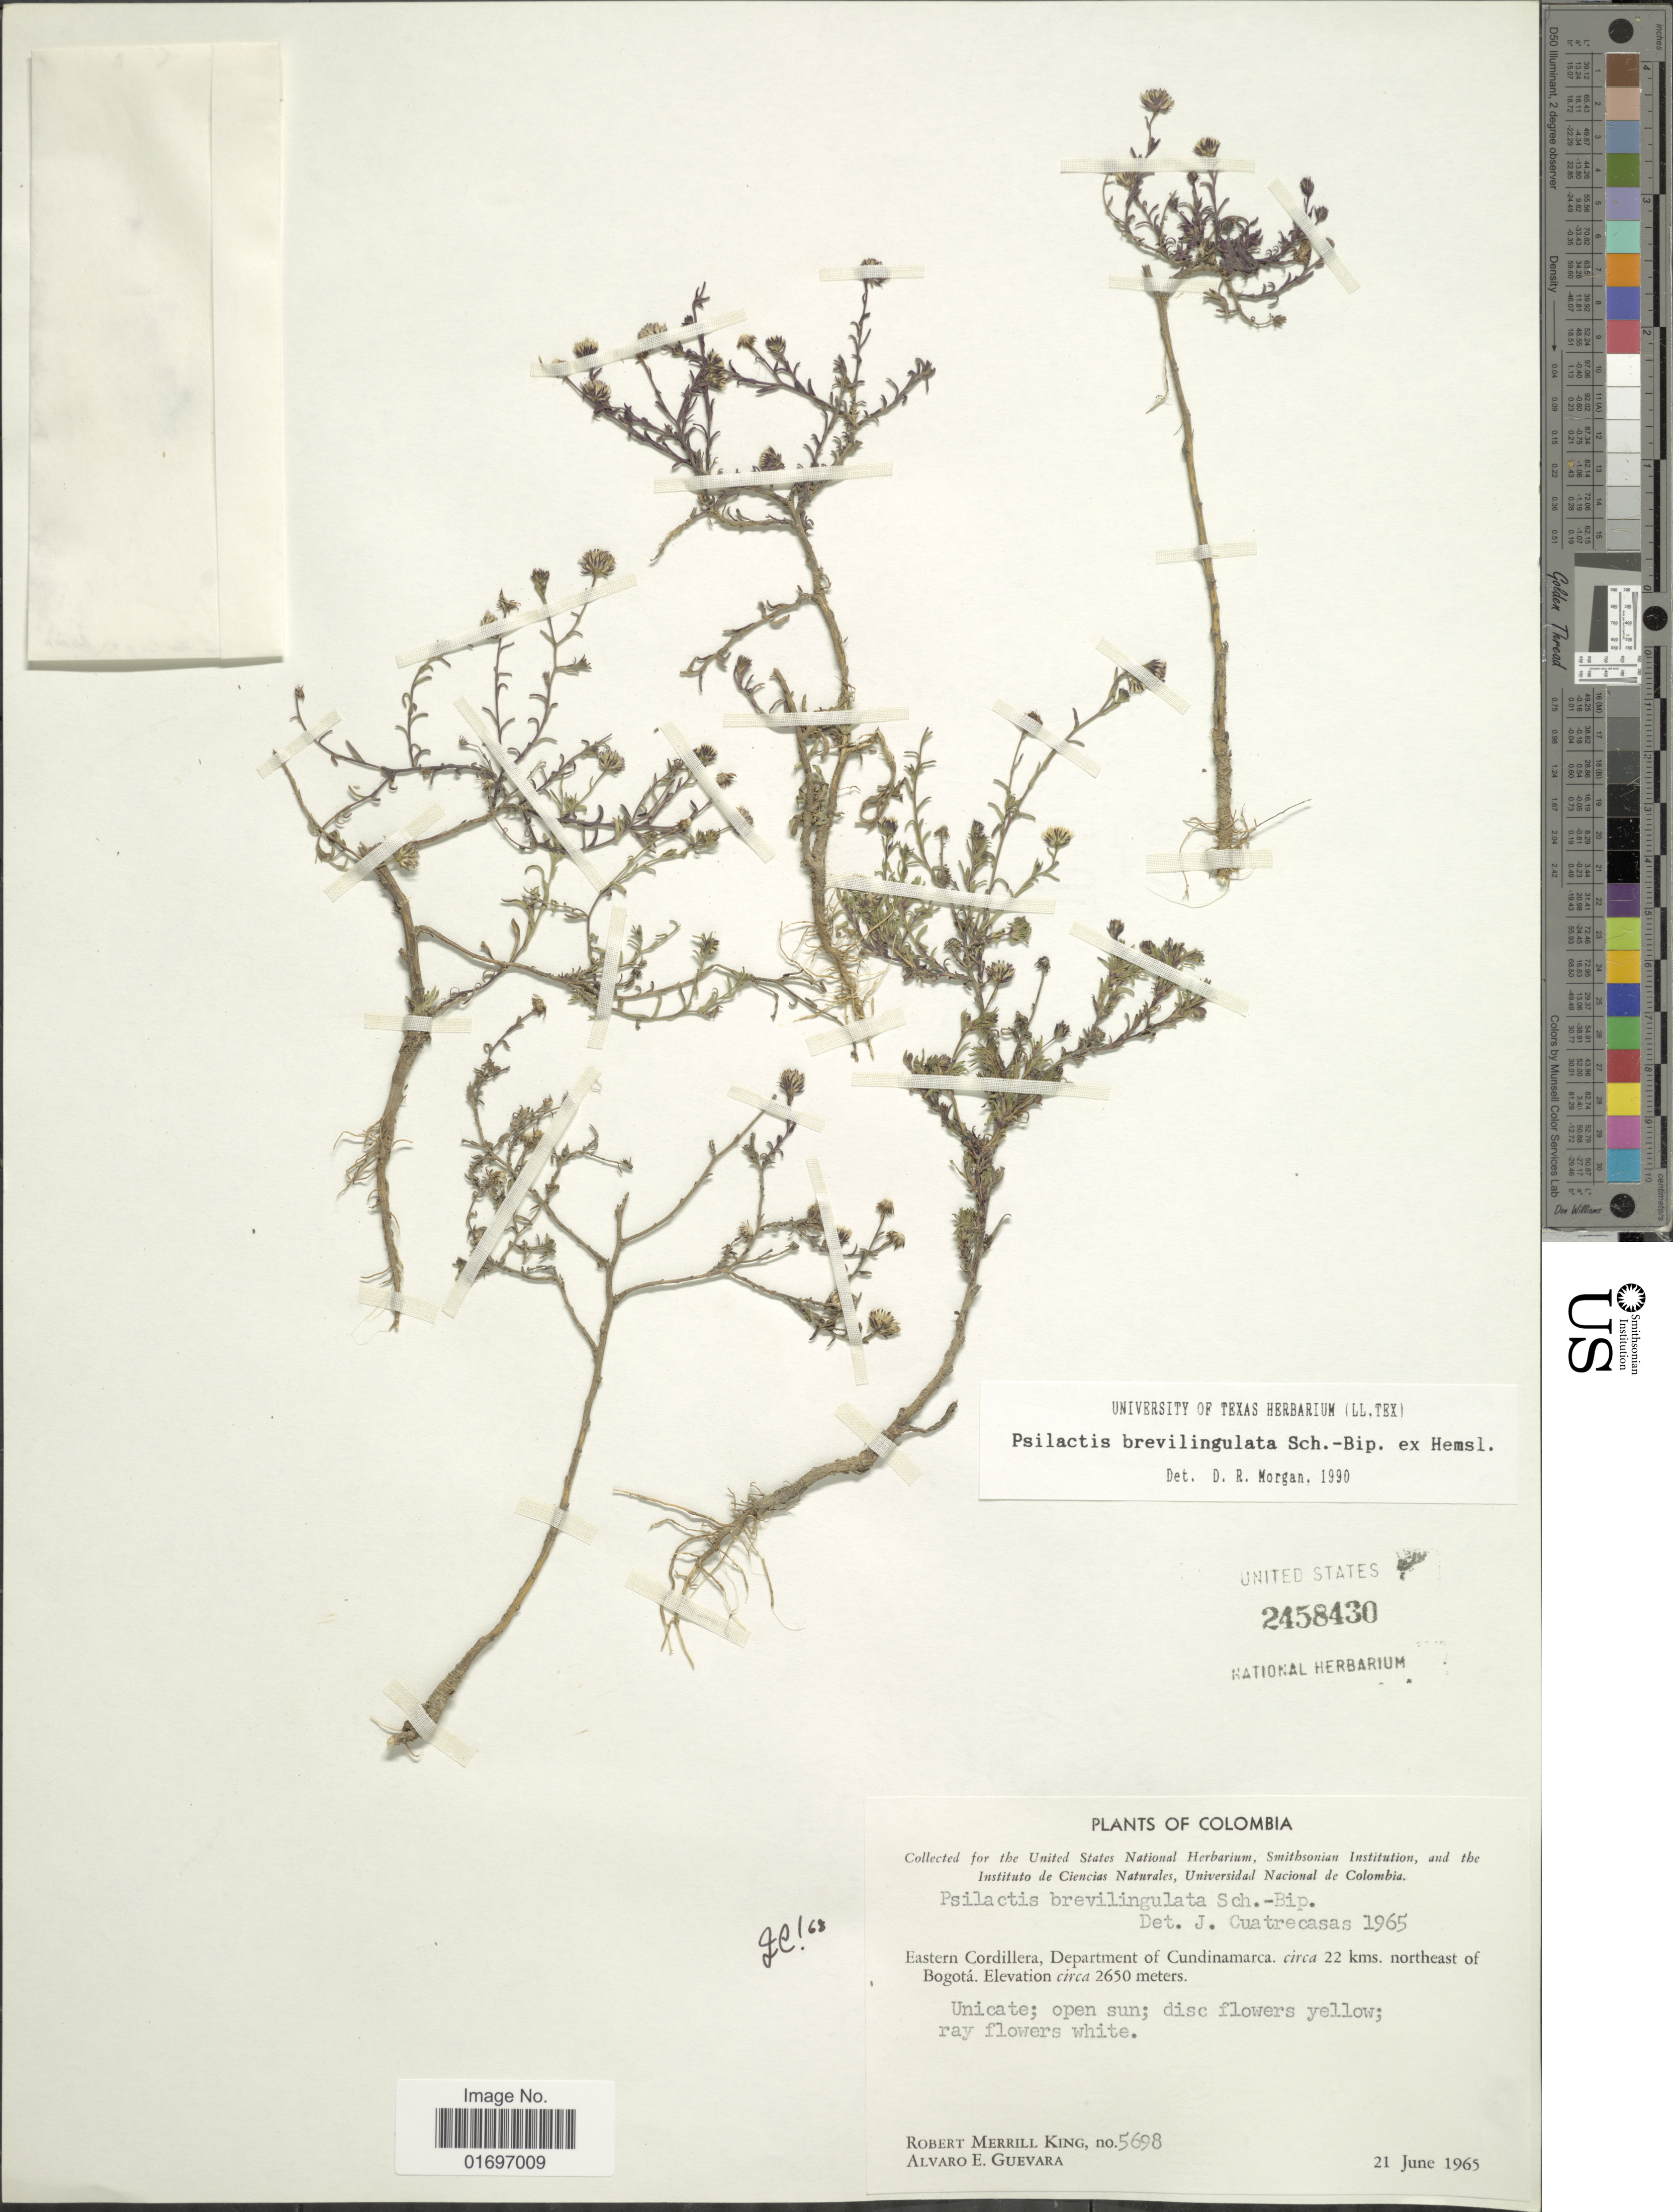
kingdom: Plantae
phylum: Tracheophyta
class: Magnoliopsida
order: Asterales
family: Asteraceae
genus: Psilactis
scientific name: Psilactis brevilingulata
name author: Sch. Bip. ex Hemsl.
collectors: R. M. King & A. E. Guevara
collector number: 5698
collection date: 1965-06-21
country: Colombia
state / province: Cundinamarca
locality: Eastern Cordillera, Department of Cundinamarca, circa 22 kms. northeast of Bogotá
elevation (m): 2650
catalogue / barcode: US 2458430